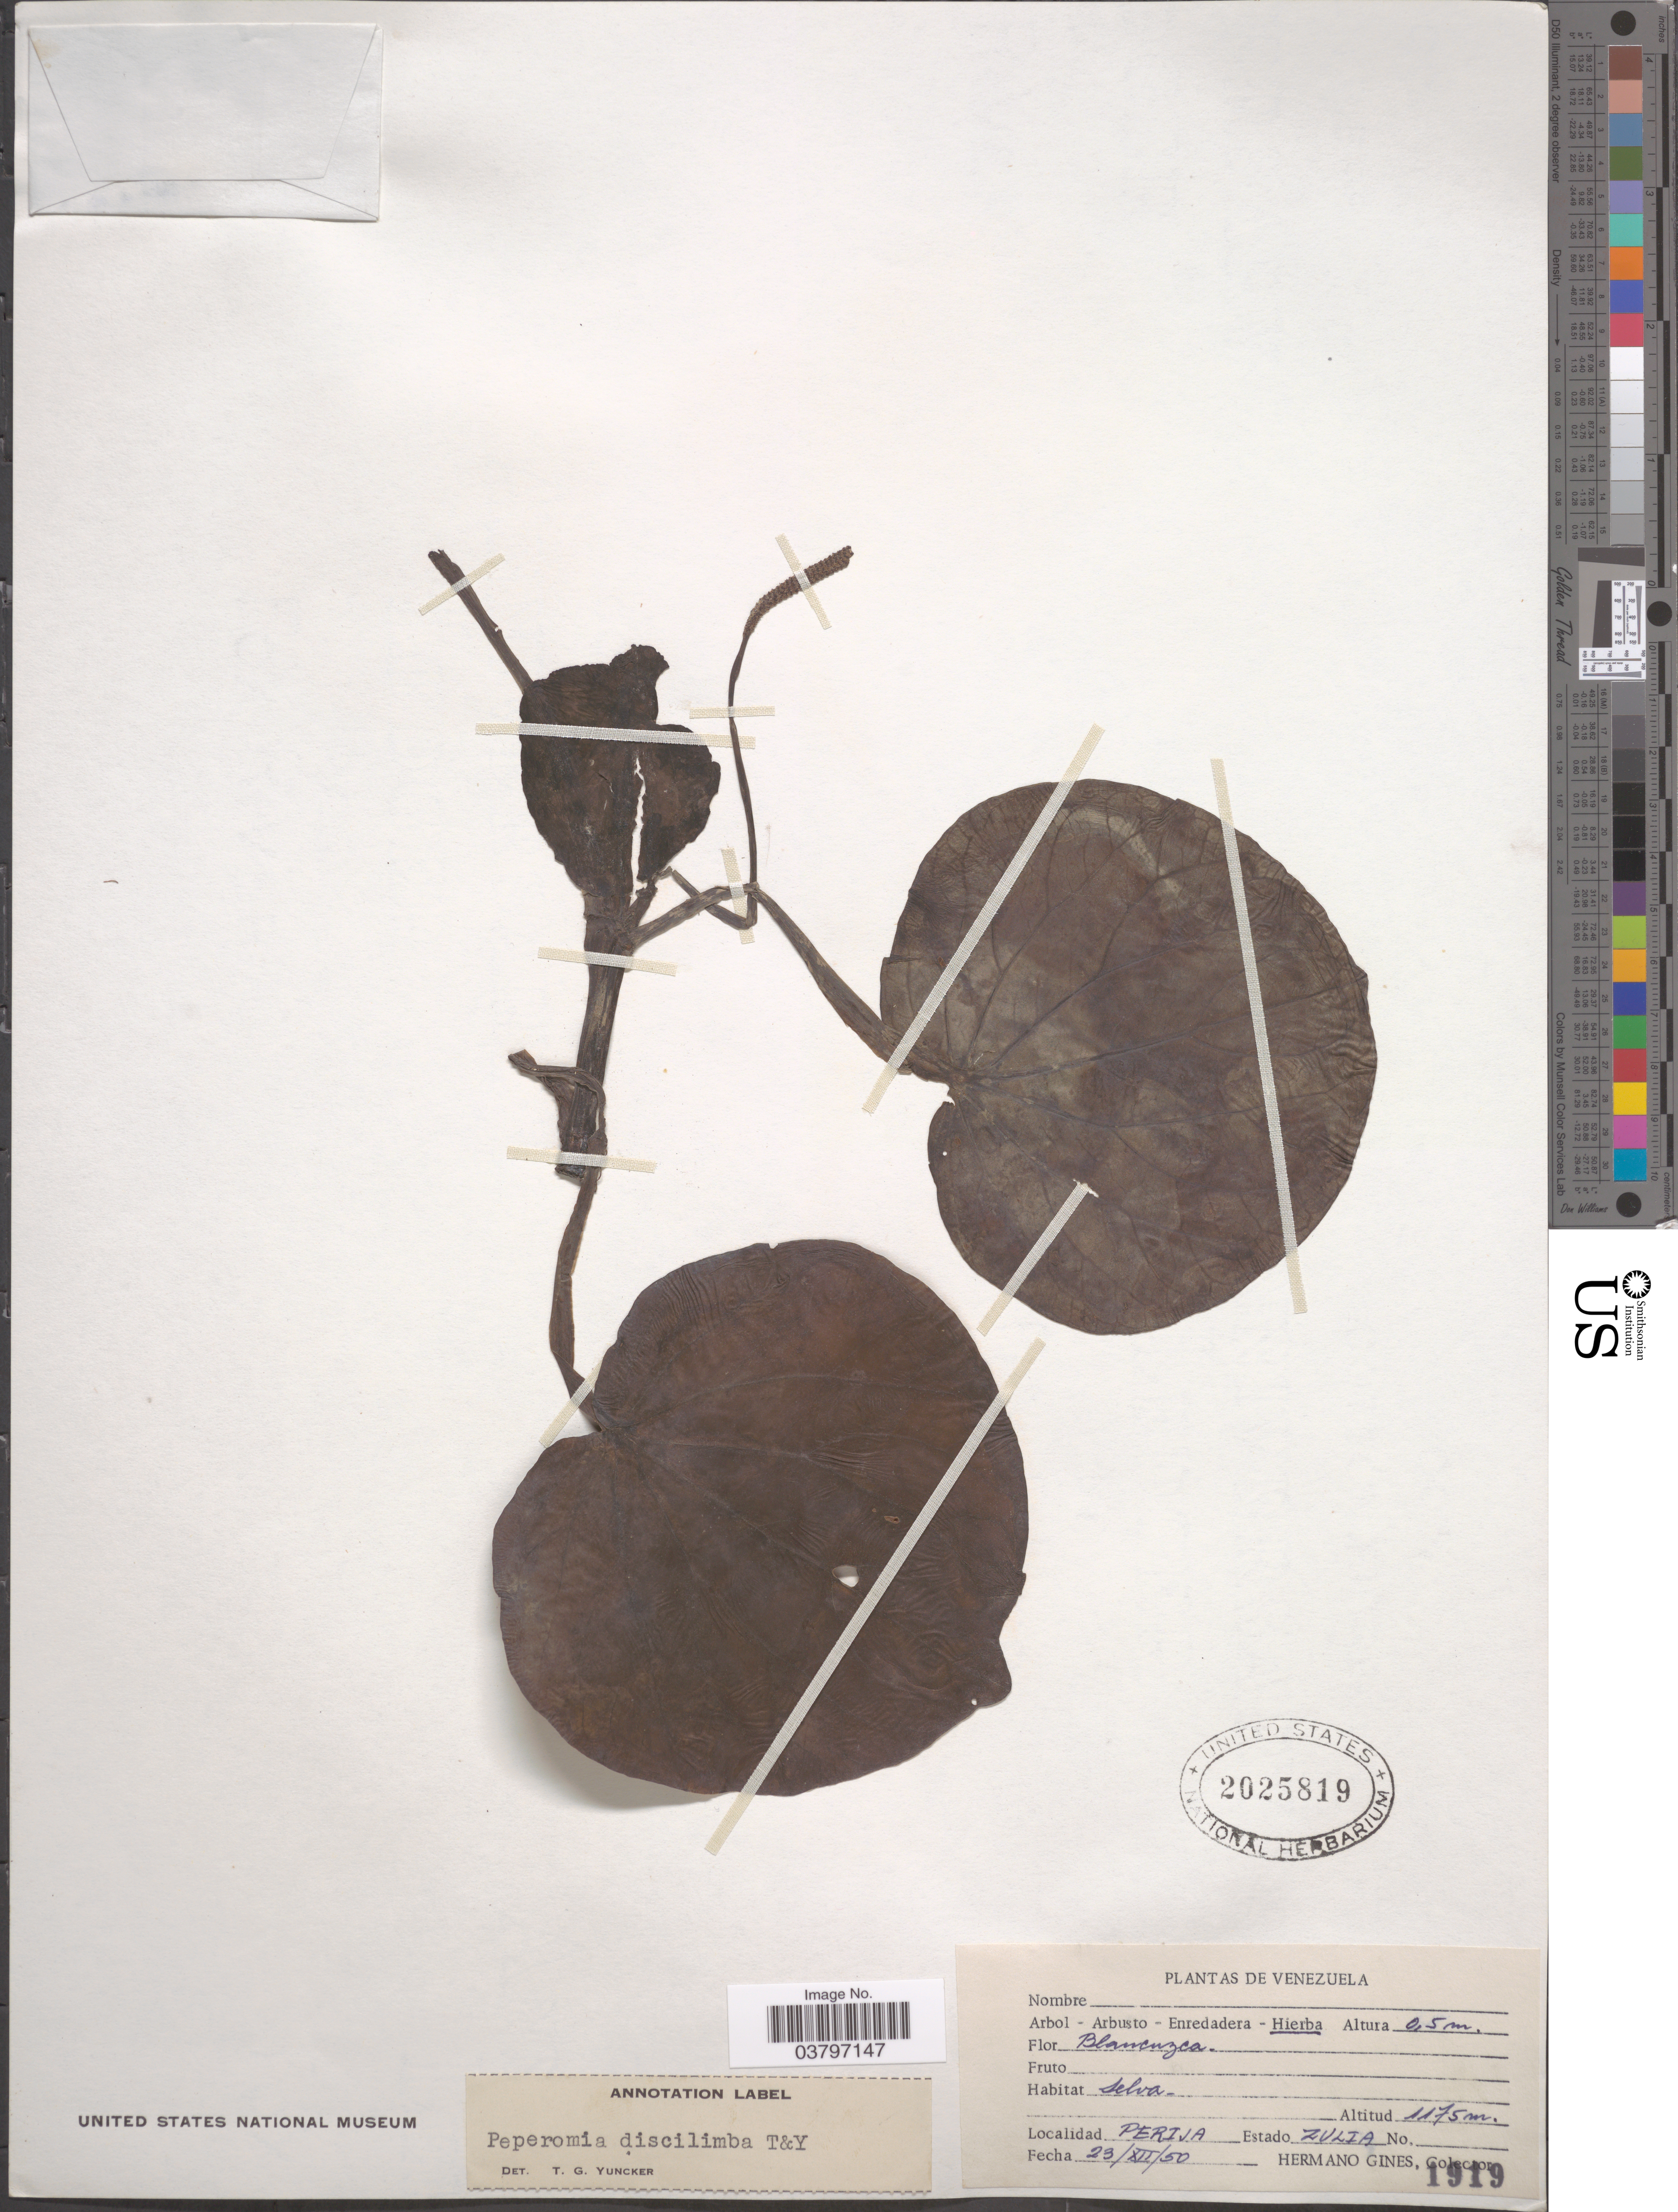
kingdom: Plantae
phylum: Tracheophyta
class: Magnoliopsida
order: Piperales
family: Piperaceae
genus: Peperomia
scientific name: Peperomia discilimba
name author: Trel. & Yunck.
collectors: Bro. Gines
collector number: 1919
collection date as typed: Transcribed d/m/y: 23/12/50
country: Venezuela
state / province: Zulia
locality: Perija.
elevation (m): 1175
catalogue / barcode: US 2025819